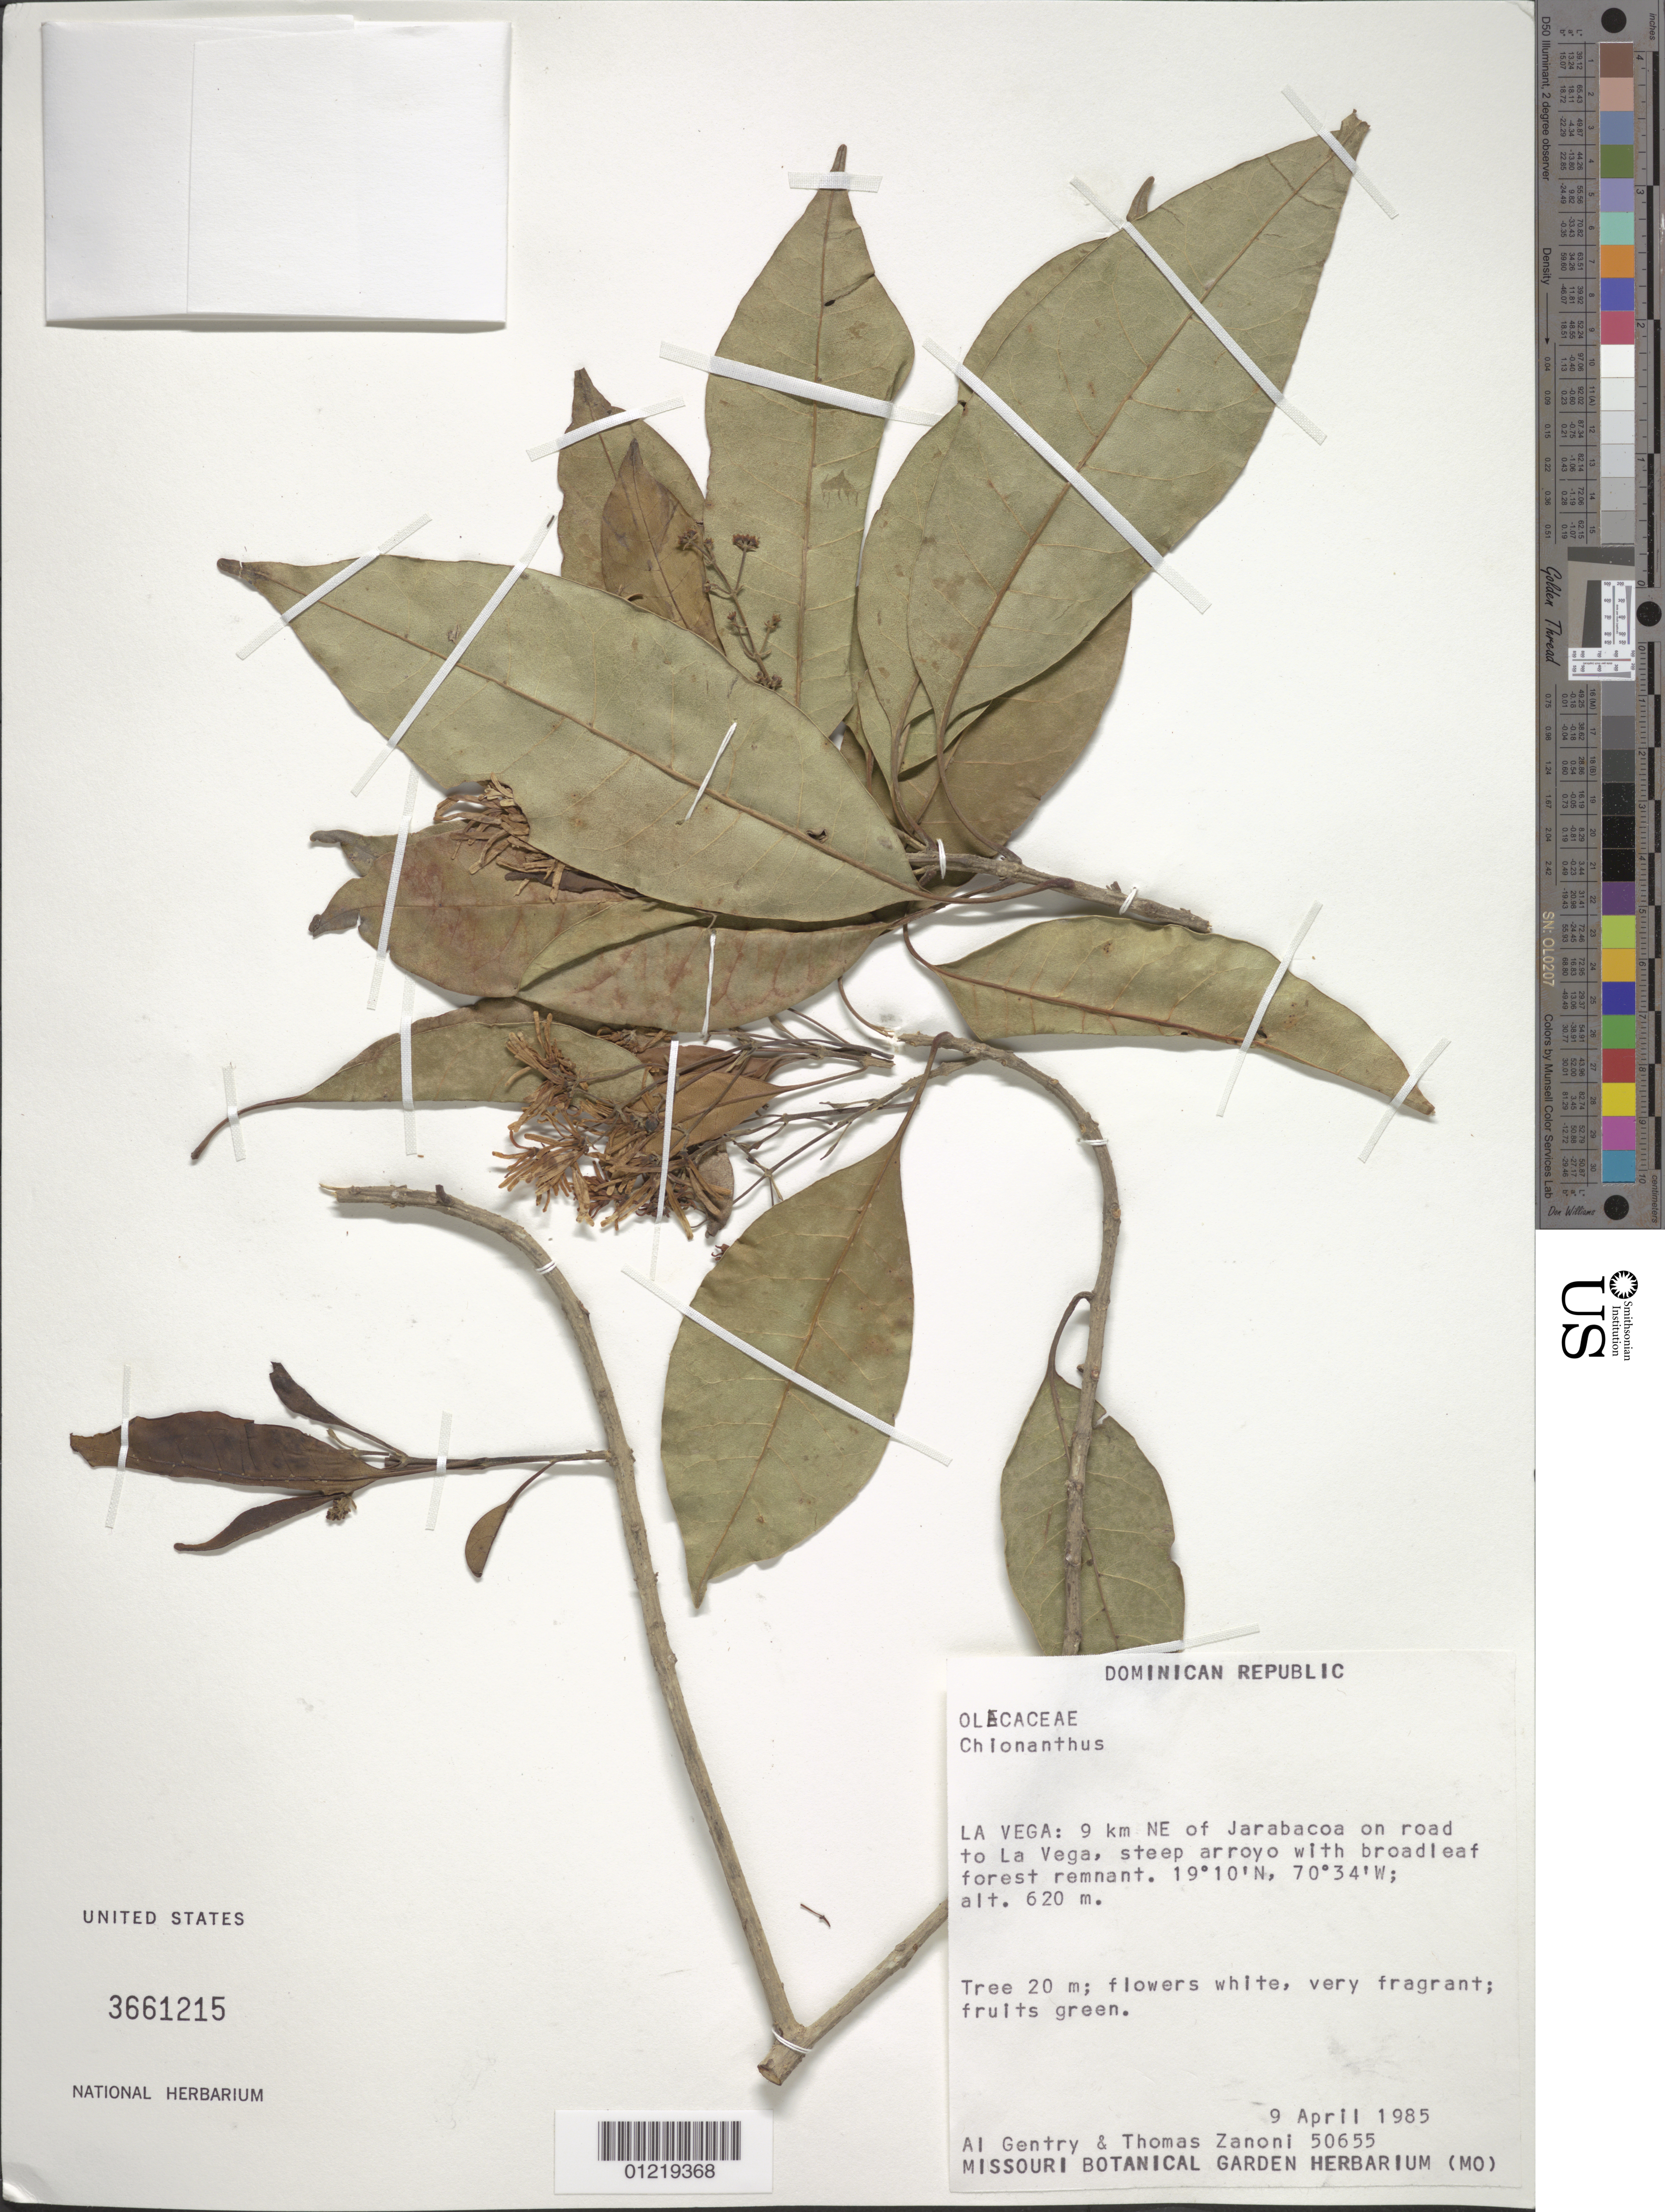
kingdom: Plantae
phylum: Tracheophyta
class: Magnoliopsida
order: Lamiales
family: Oleaceae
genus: Chionanthus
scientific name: Chionanthus sp.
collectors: A. H. Gentry & T. A. Zanoni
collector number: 50655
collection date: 1985-04-09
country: Dominican Republic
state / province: La Vega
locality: Jarabacoa, 9 km NE of, on road to La Vega.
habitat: Steep arroyo with broadleaf forest remnant.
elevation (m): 620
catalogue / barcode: US 3661215